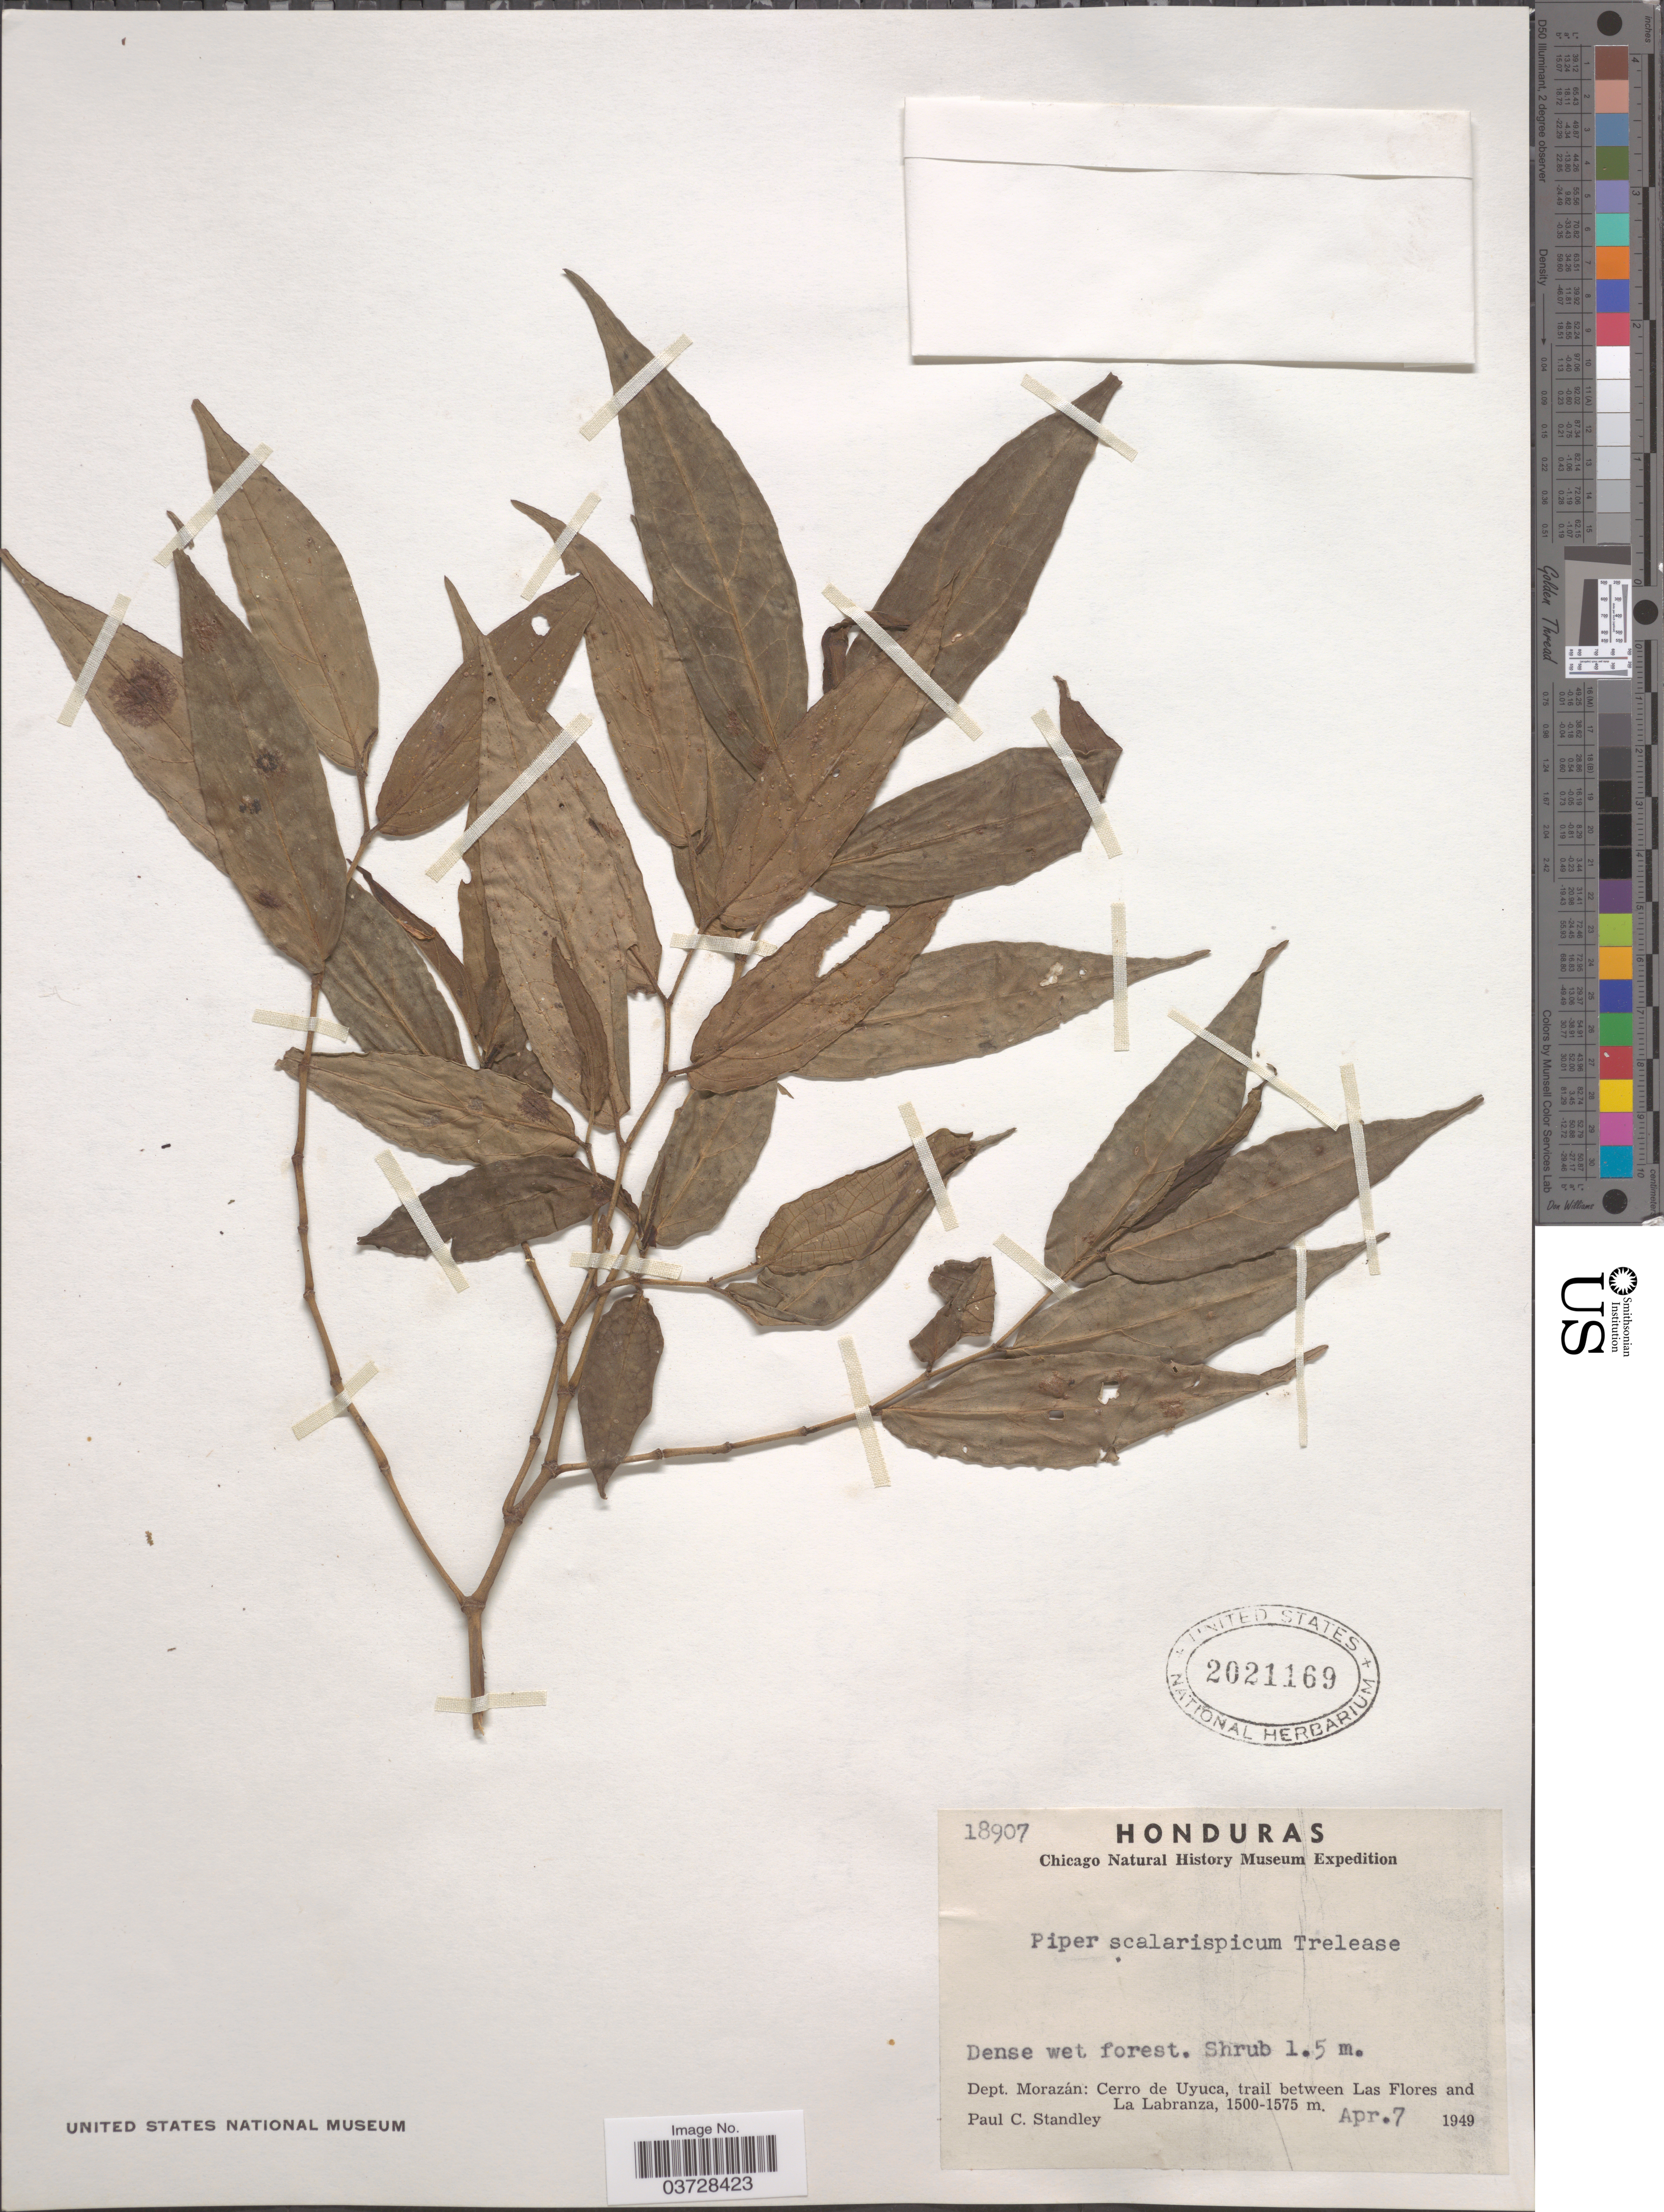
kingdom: Plantae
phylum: Tracheophyta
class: Magnoliopsida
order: Piperales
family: Piperaceae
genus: Piper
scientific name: Piper scalarispicum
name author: Trel.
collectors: P. C. Standley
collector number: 18907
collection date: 1949-04-07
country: Honduras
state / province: Fco. Morazán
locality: Dept. Morazán: Cerro de Uyuca, trail between Las Flores and La Labranza.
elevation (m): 1500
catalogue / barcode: US 2021169